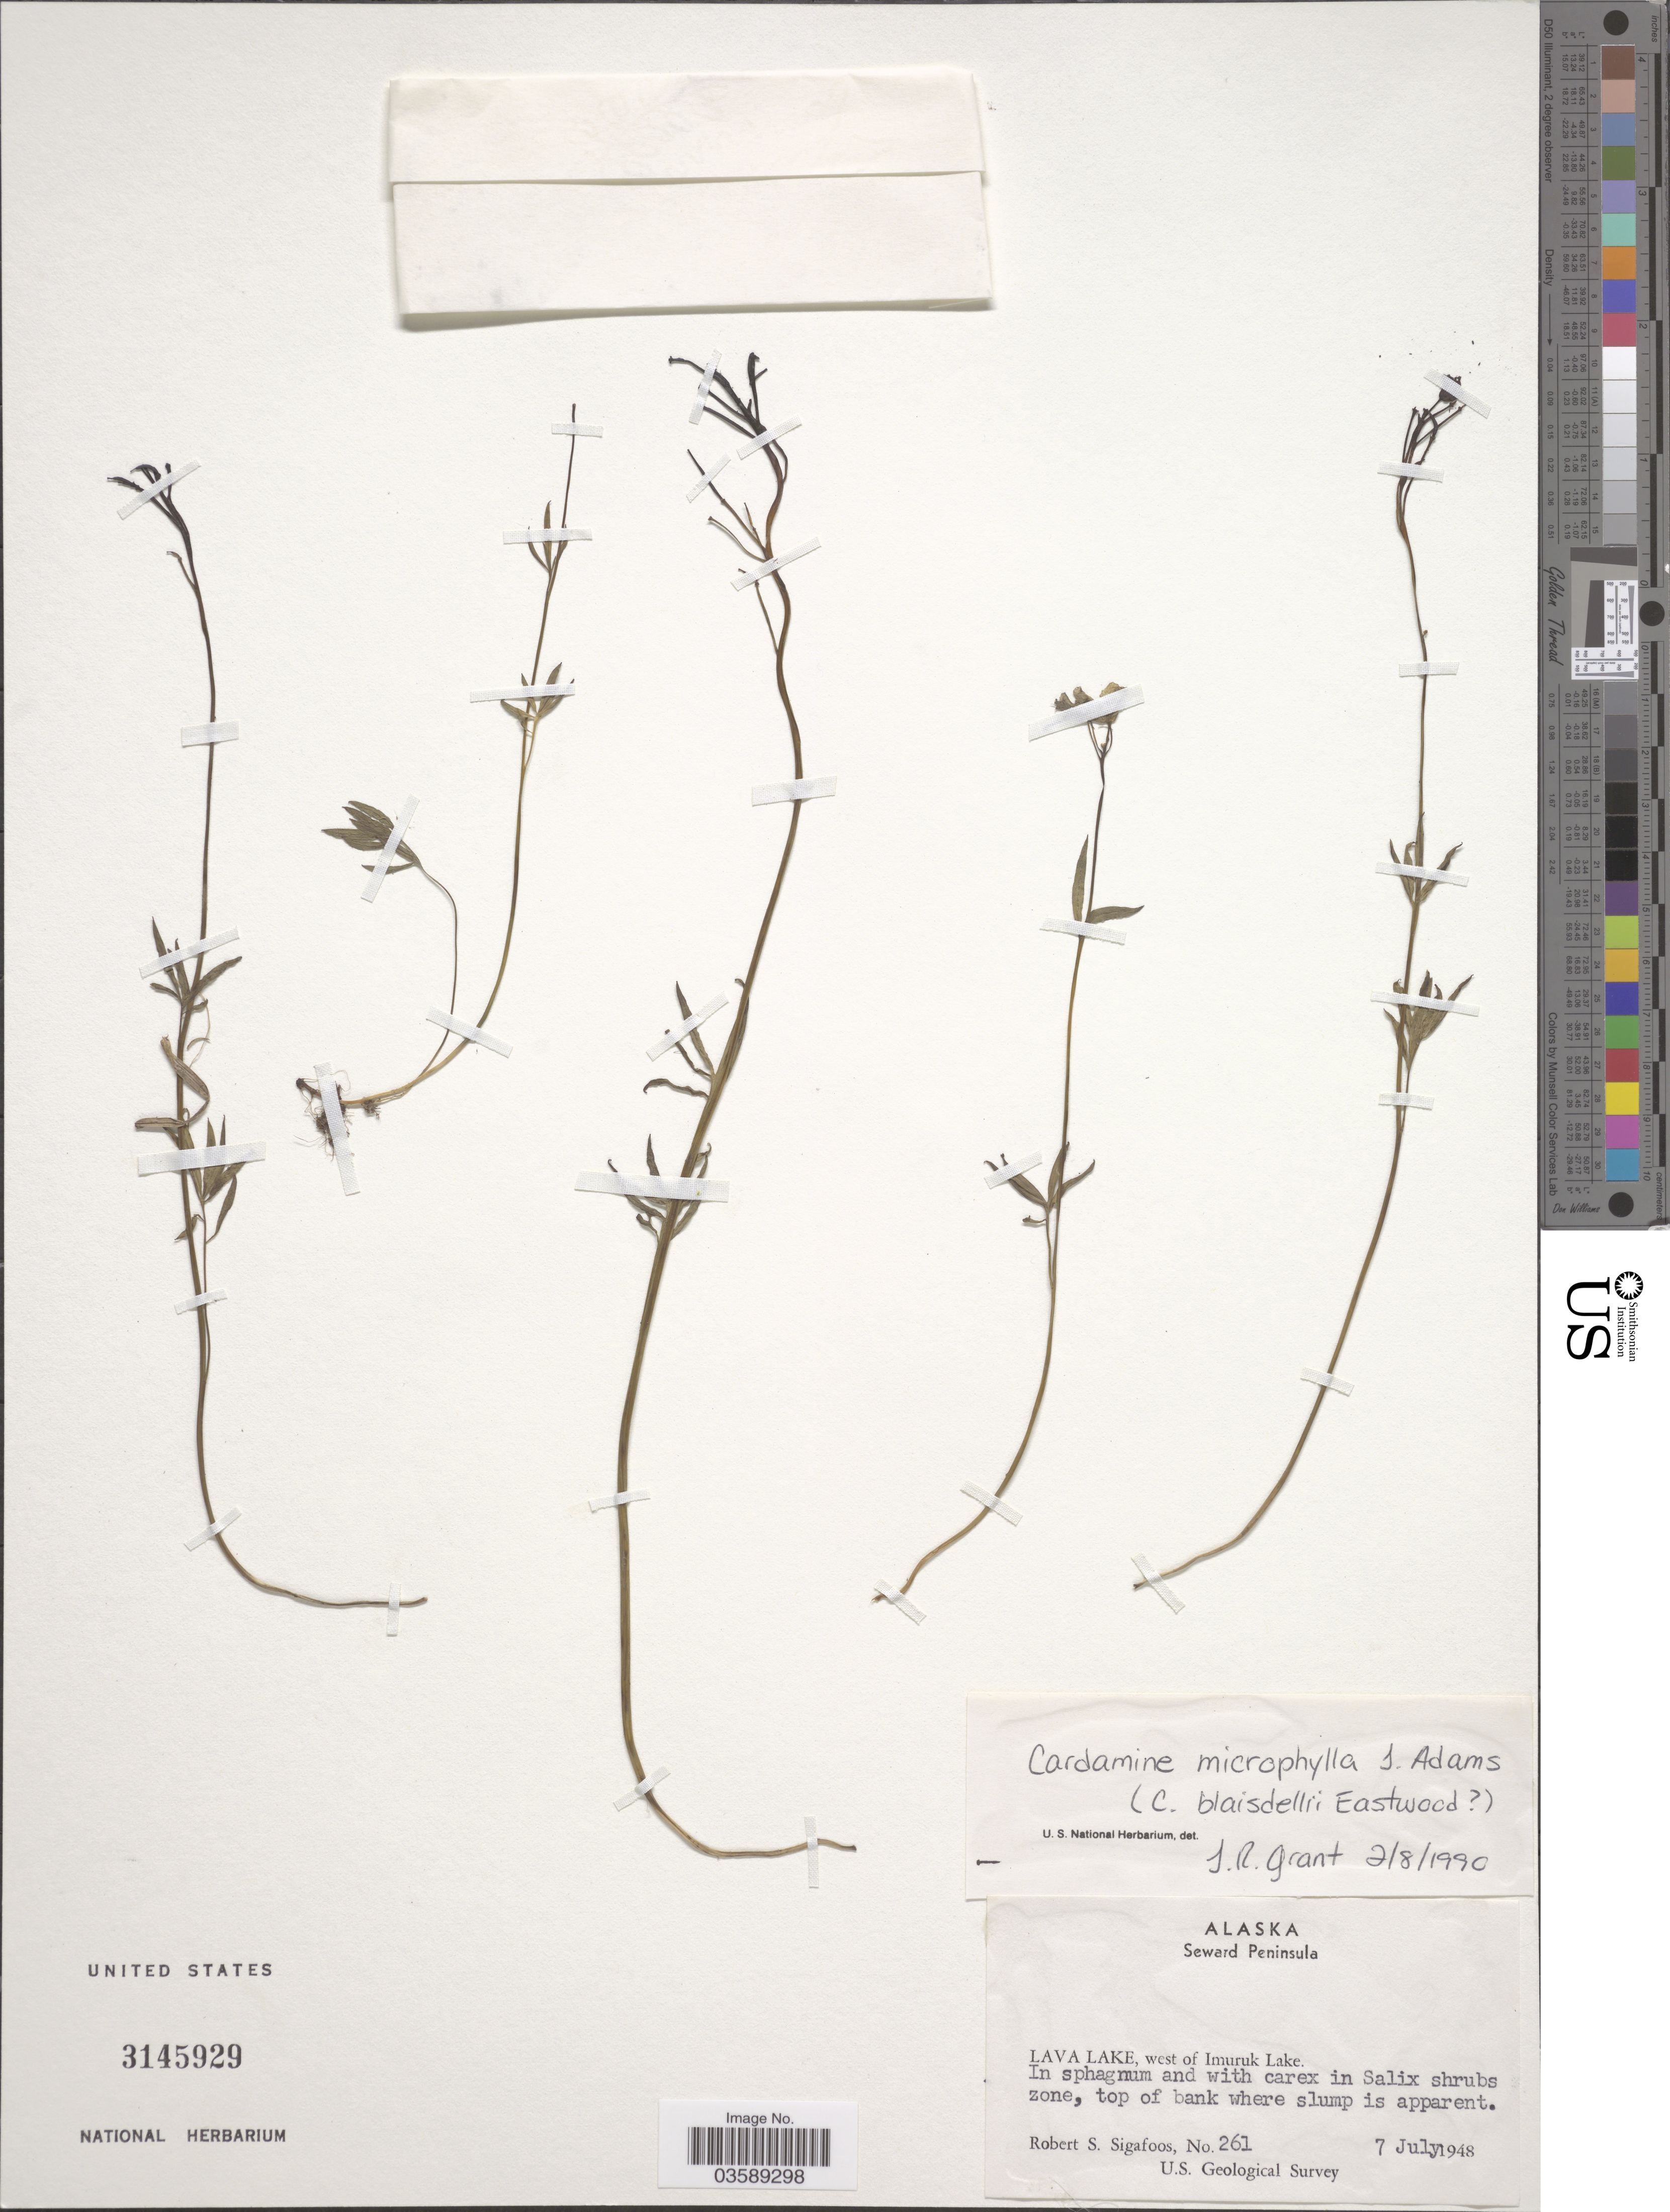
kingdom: Plantae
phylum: Tracheophyta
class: Magnoliopsida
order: Brassicales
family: Brassicaceae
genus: Cardamine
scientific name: Cardamine microphylla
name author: Adams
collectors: R. Sigafoos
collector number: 261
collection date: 1948-07-07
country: United States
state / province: Alaska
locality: Seward Peninsula. Lava Lake, west of Imuruk Lake.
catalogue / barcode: US 3145929